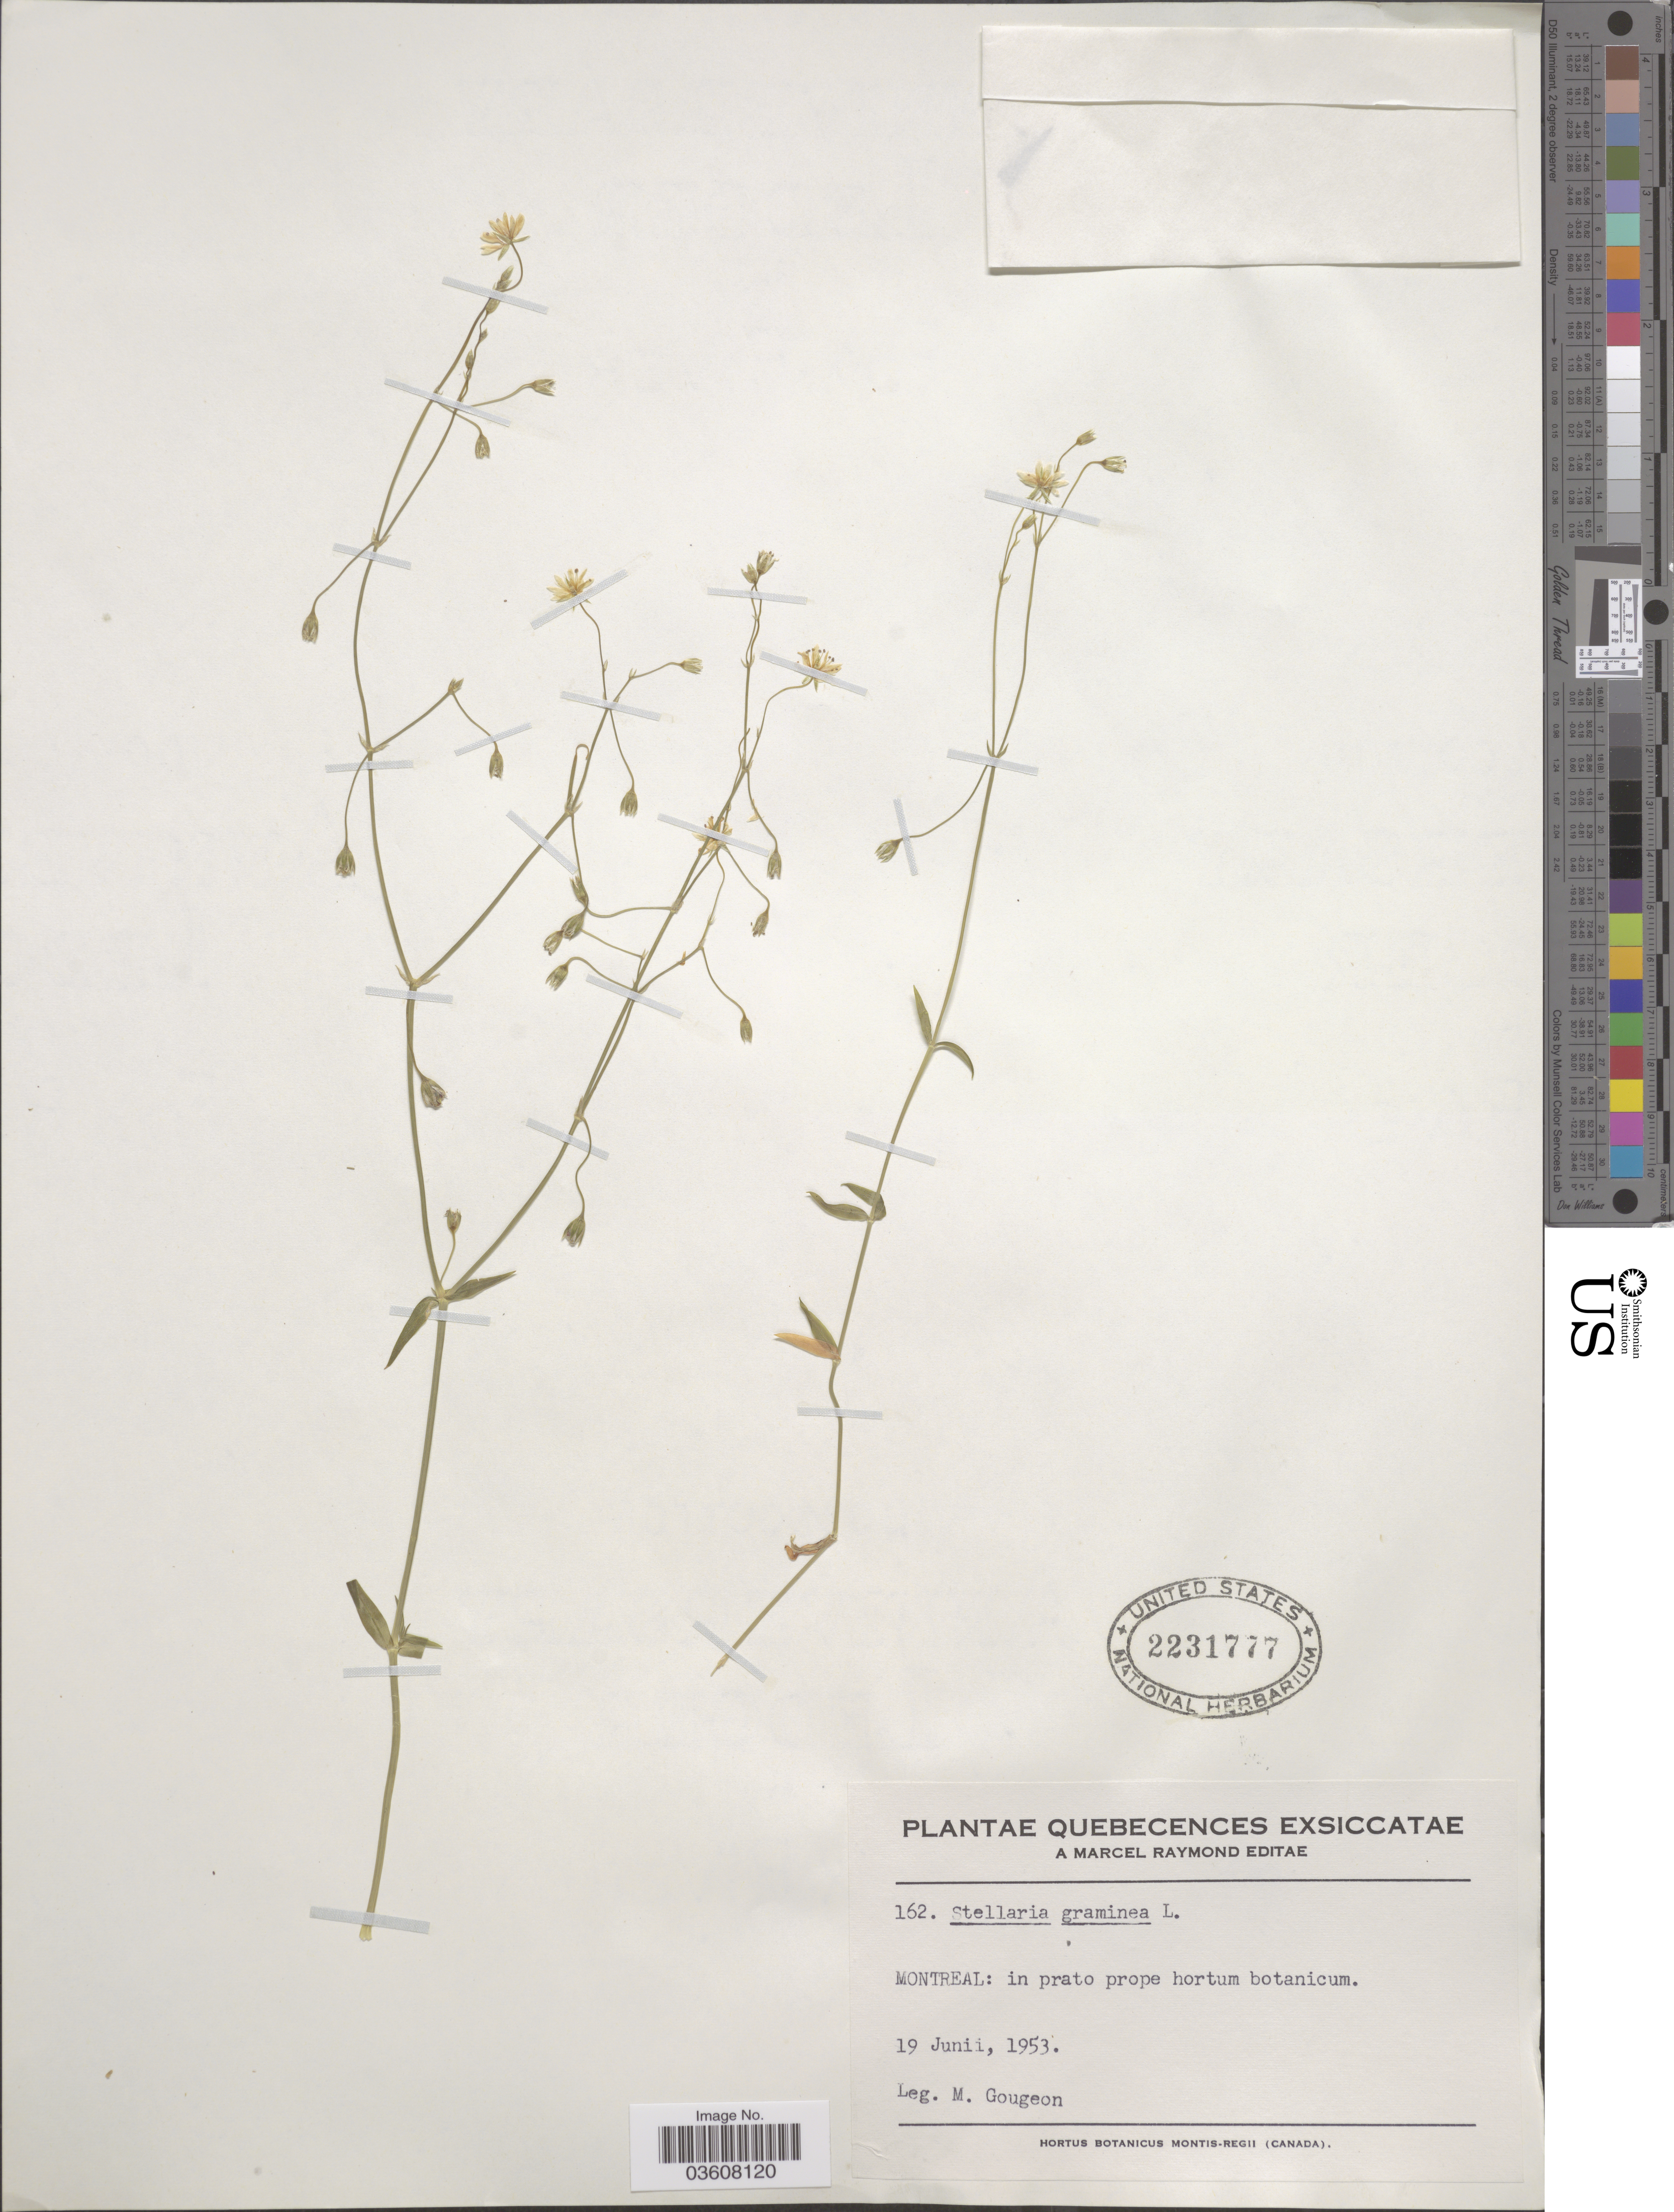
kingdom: Plantae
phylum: Tracheophyta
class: Magnoliopsida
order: Caryophyllales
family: Caryophyllaceae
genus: Stellaria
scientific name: Stellaria graminea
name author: L.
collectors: M. Gougeon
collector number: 162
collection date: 1953-06-19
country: Canada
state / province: Quebec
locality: Montreal: in prato prope hortum botanicum.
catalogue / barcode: US 2231777